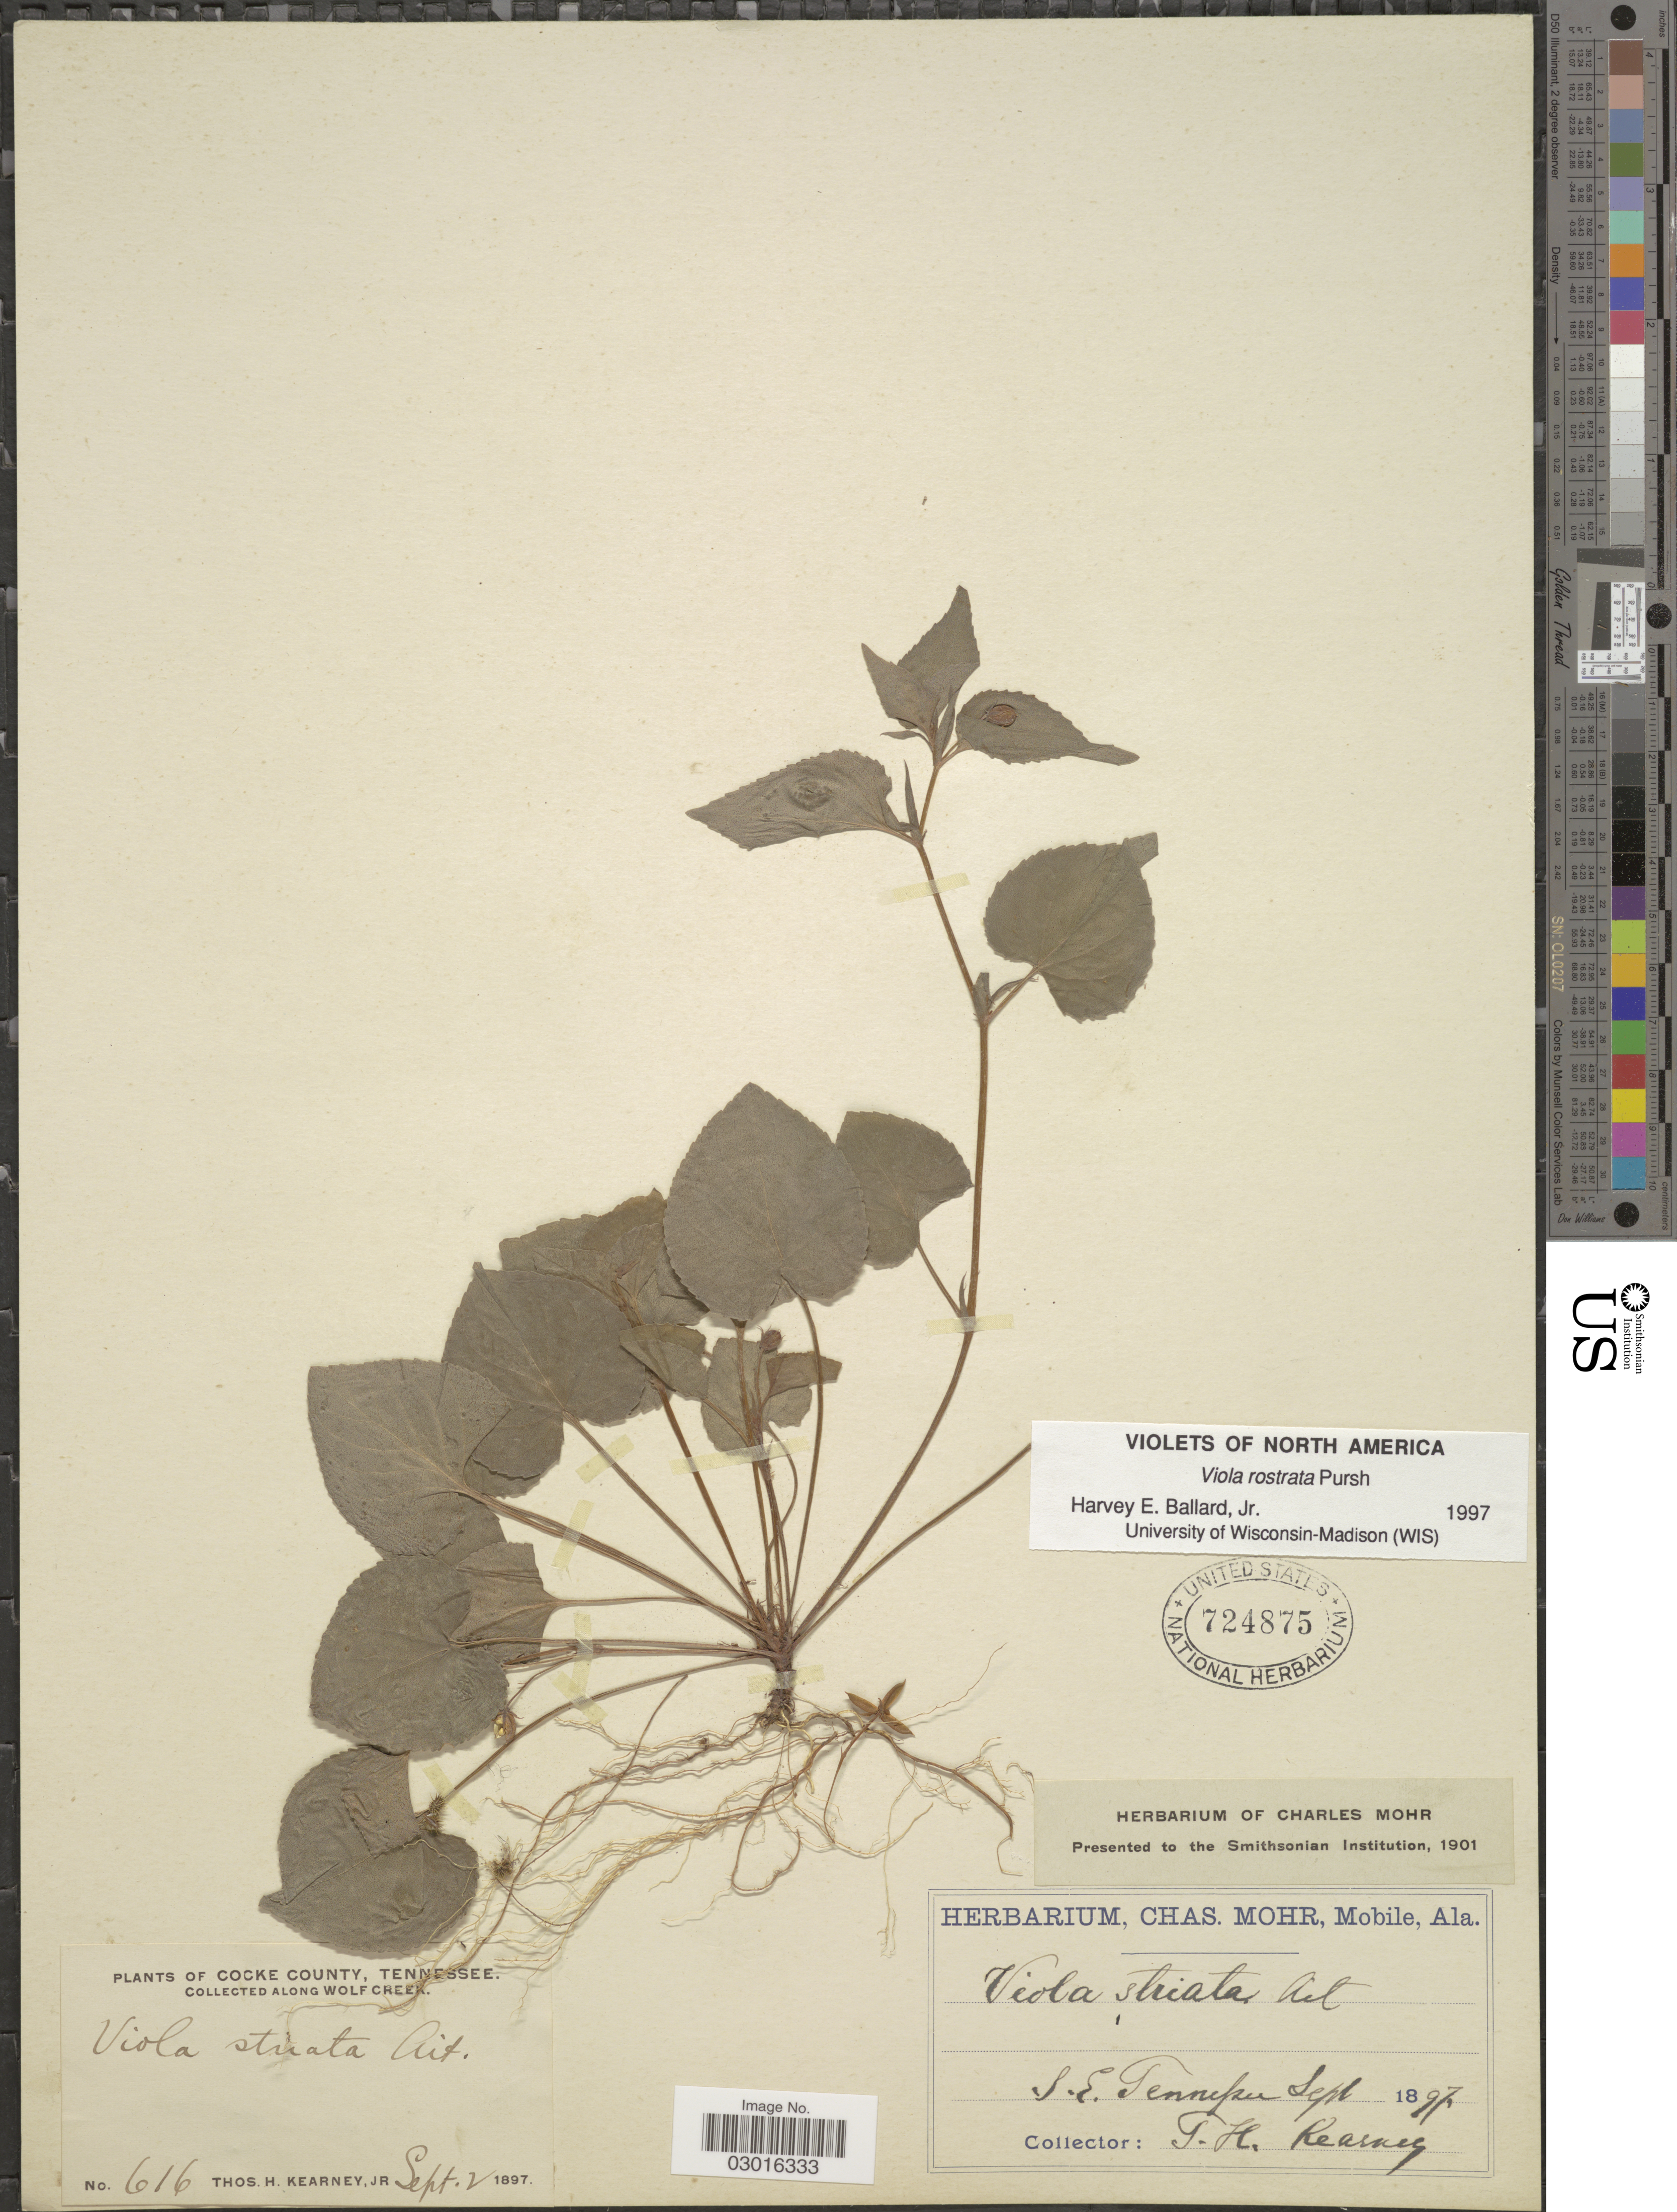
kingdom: Plantae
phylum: Tracheophyta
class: Magnoliopsida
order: Malpighiales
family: Violaceae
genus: Viola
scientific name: Viola rostrata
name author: Pursh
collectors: T. H. Kearney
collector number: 616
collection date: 1897-09-02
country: United States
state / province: Tennessee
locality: Cocke County, along Wolf Creek, S.E. Tennessee.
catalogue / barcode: US 724875